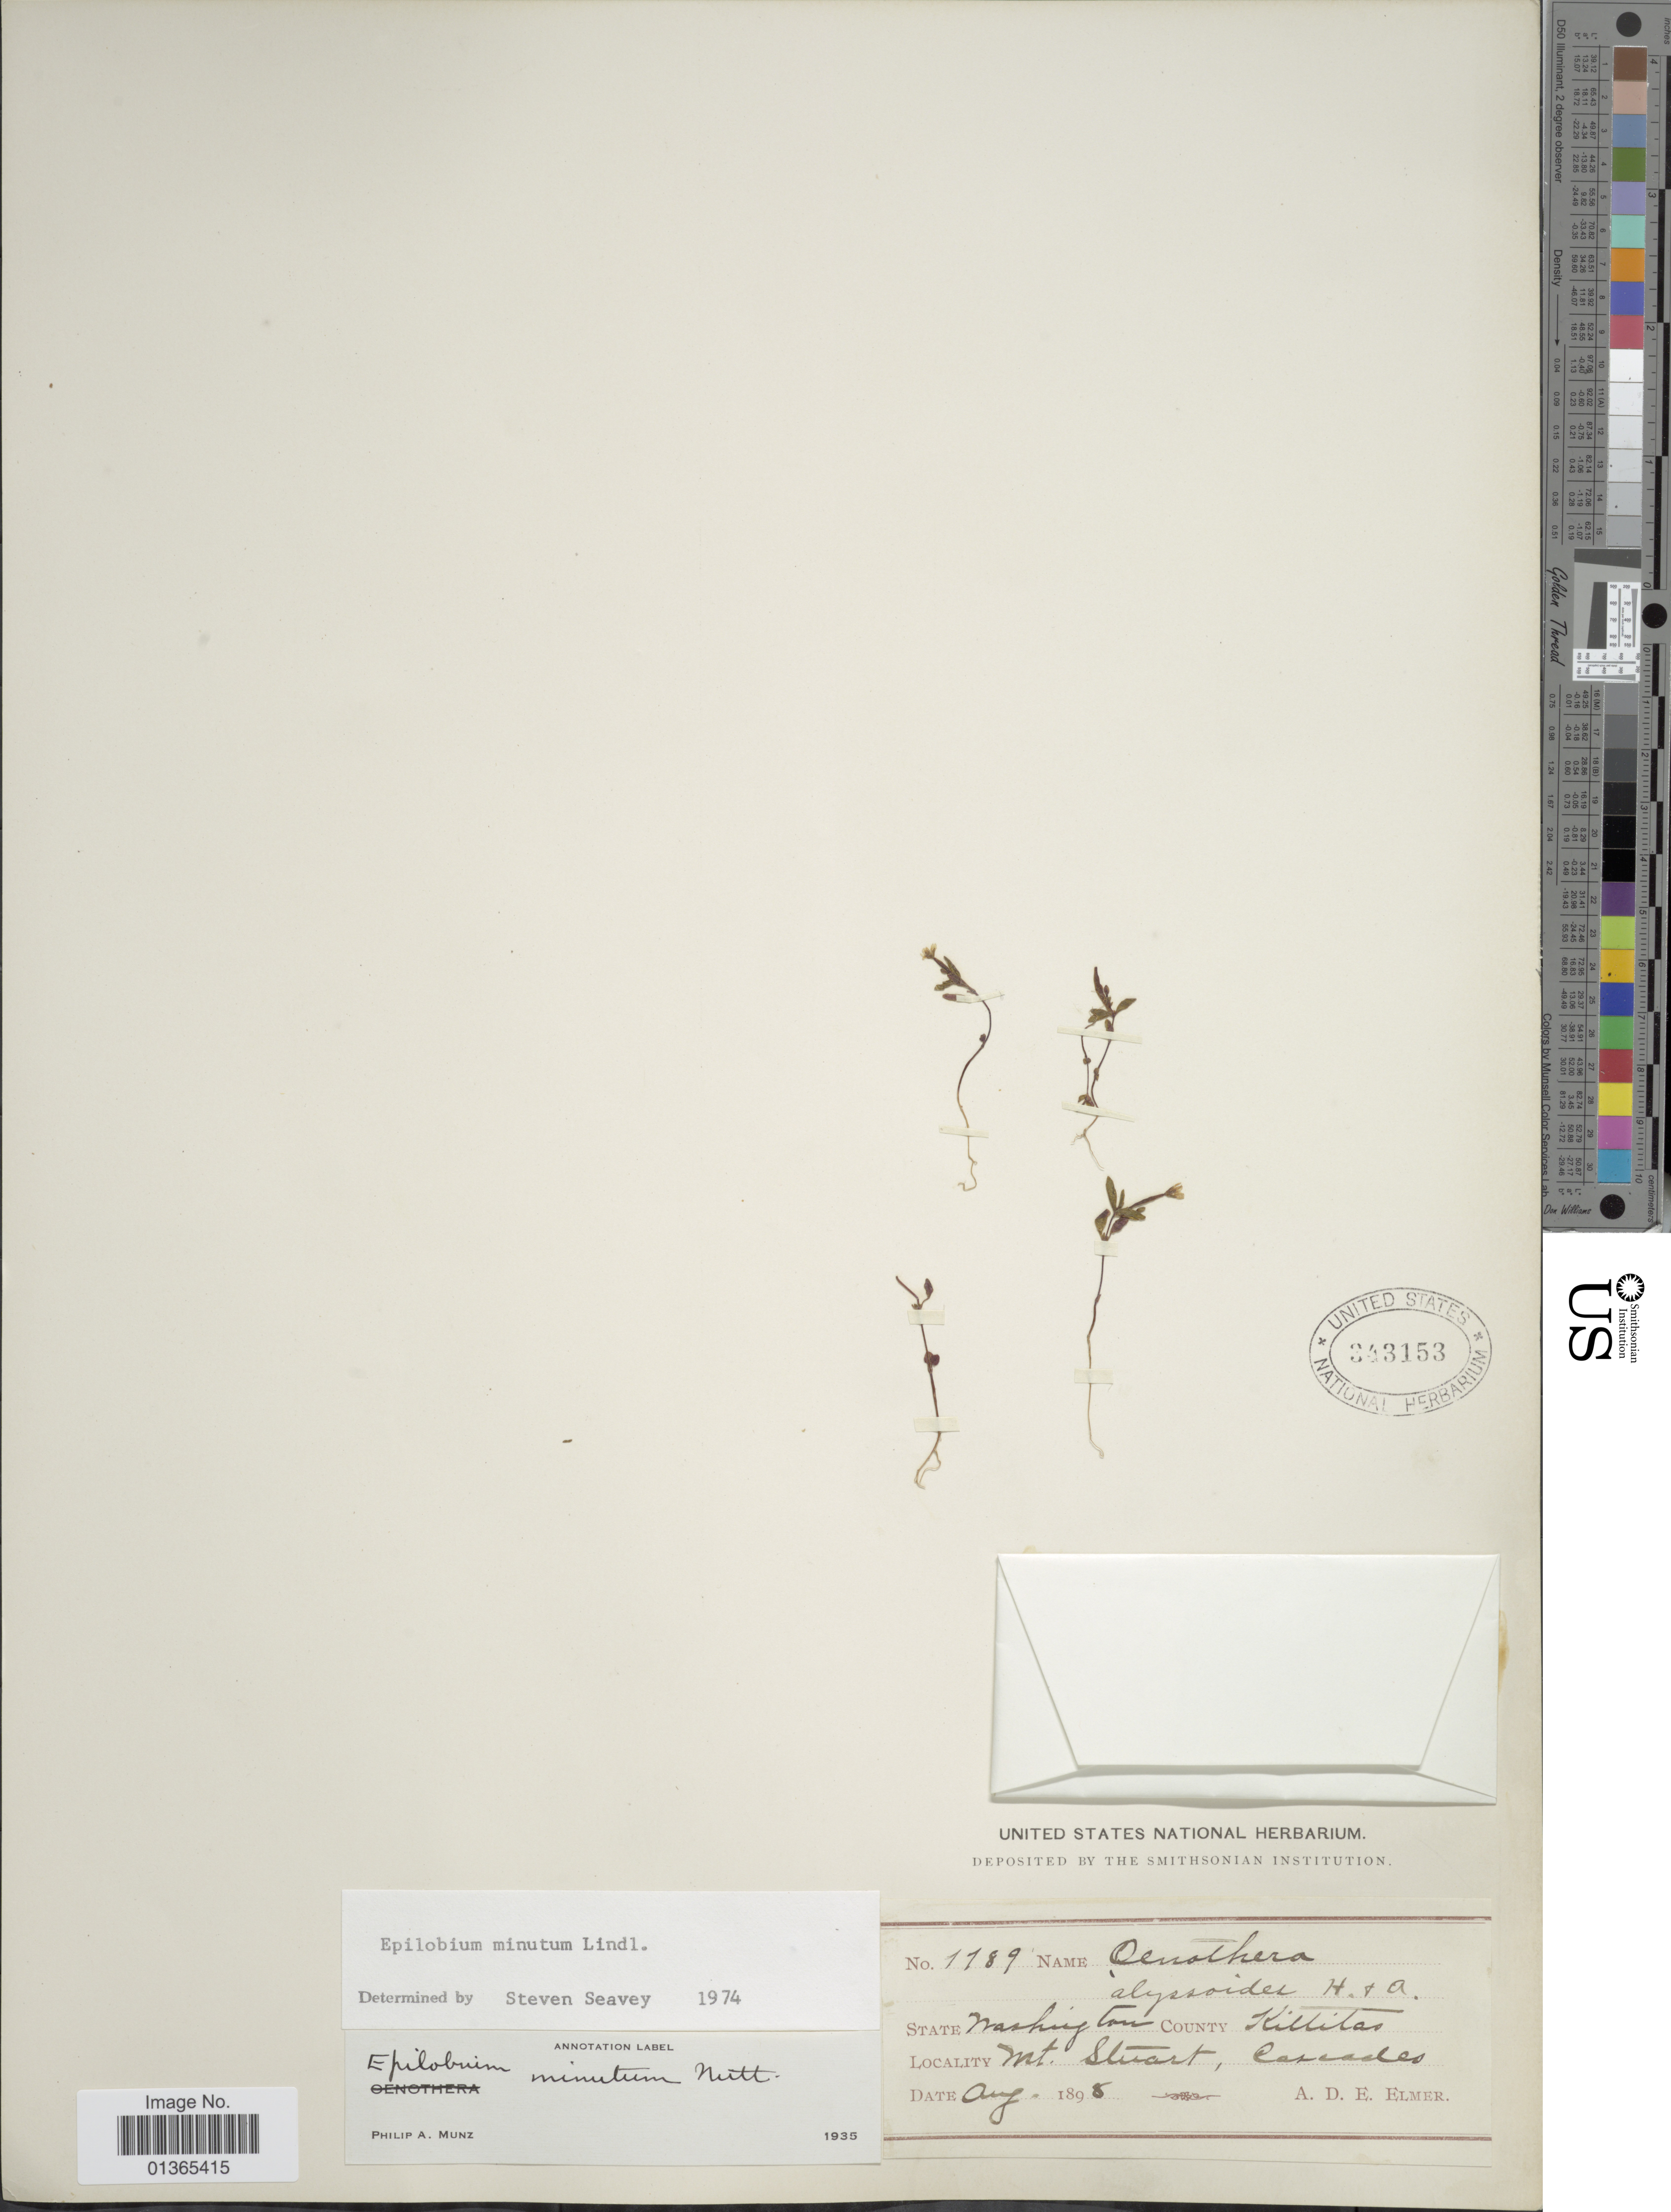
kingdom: Plantae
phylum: Tracheophyta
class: Magnoliopsida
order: Myrtales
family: Onagraceae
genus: Epilobium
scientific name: Epilobium minutum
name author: Lindl. ex Lehm.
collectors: A. D. E. Elmer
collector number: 1189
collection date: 1895-08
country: United States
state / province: Washington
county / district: Kittitas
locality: County Killitat. Mt. Stuart, Cascades.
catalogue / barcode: US 343153